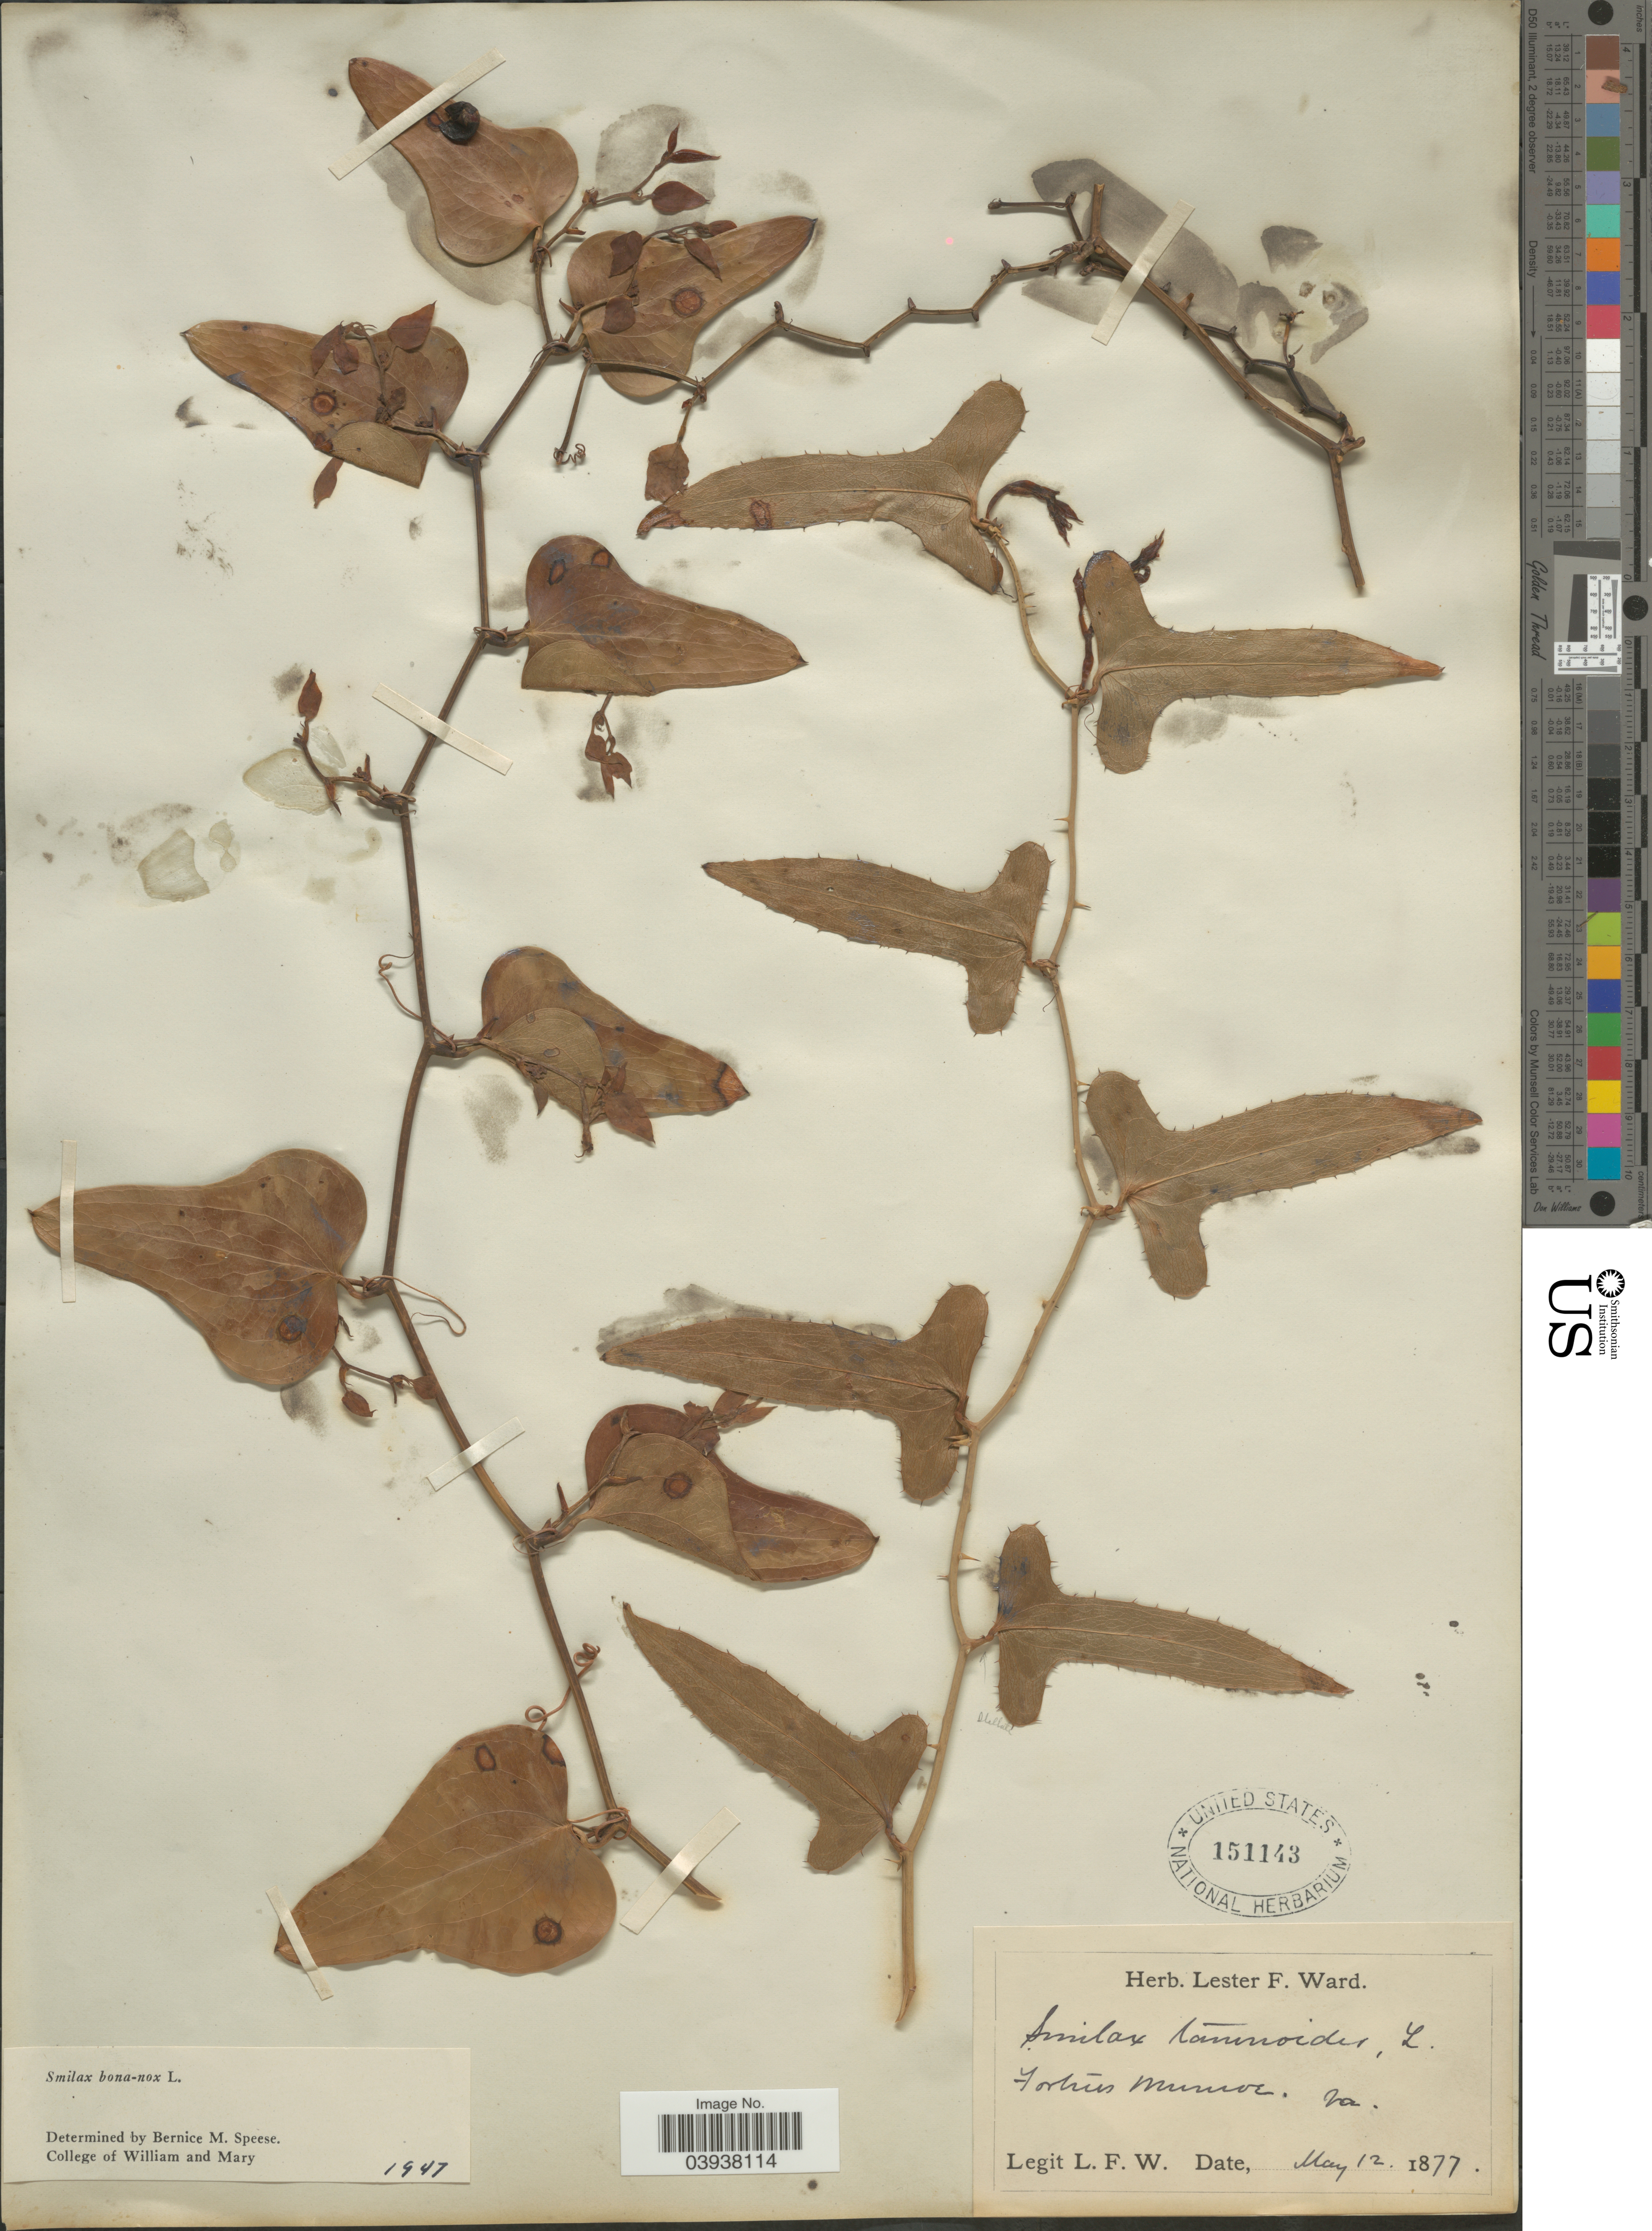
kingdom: Plantae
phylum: Tracheophyta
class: Liliopsida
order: Liliales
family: Smilacaceae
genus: Smilax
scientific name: Smilax bona-nox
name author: L.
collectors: L. F. Ward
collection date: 1877-05-12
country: United States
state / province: Virginia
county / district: City of Hampton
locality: Fortress Monroe.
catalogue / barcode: US 151143